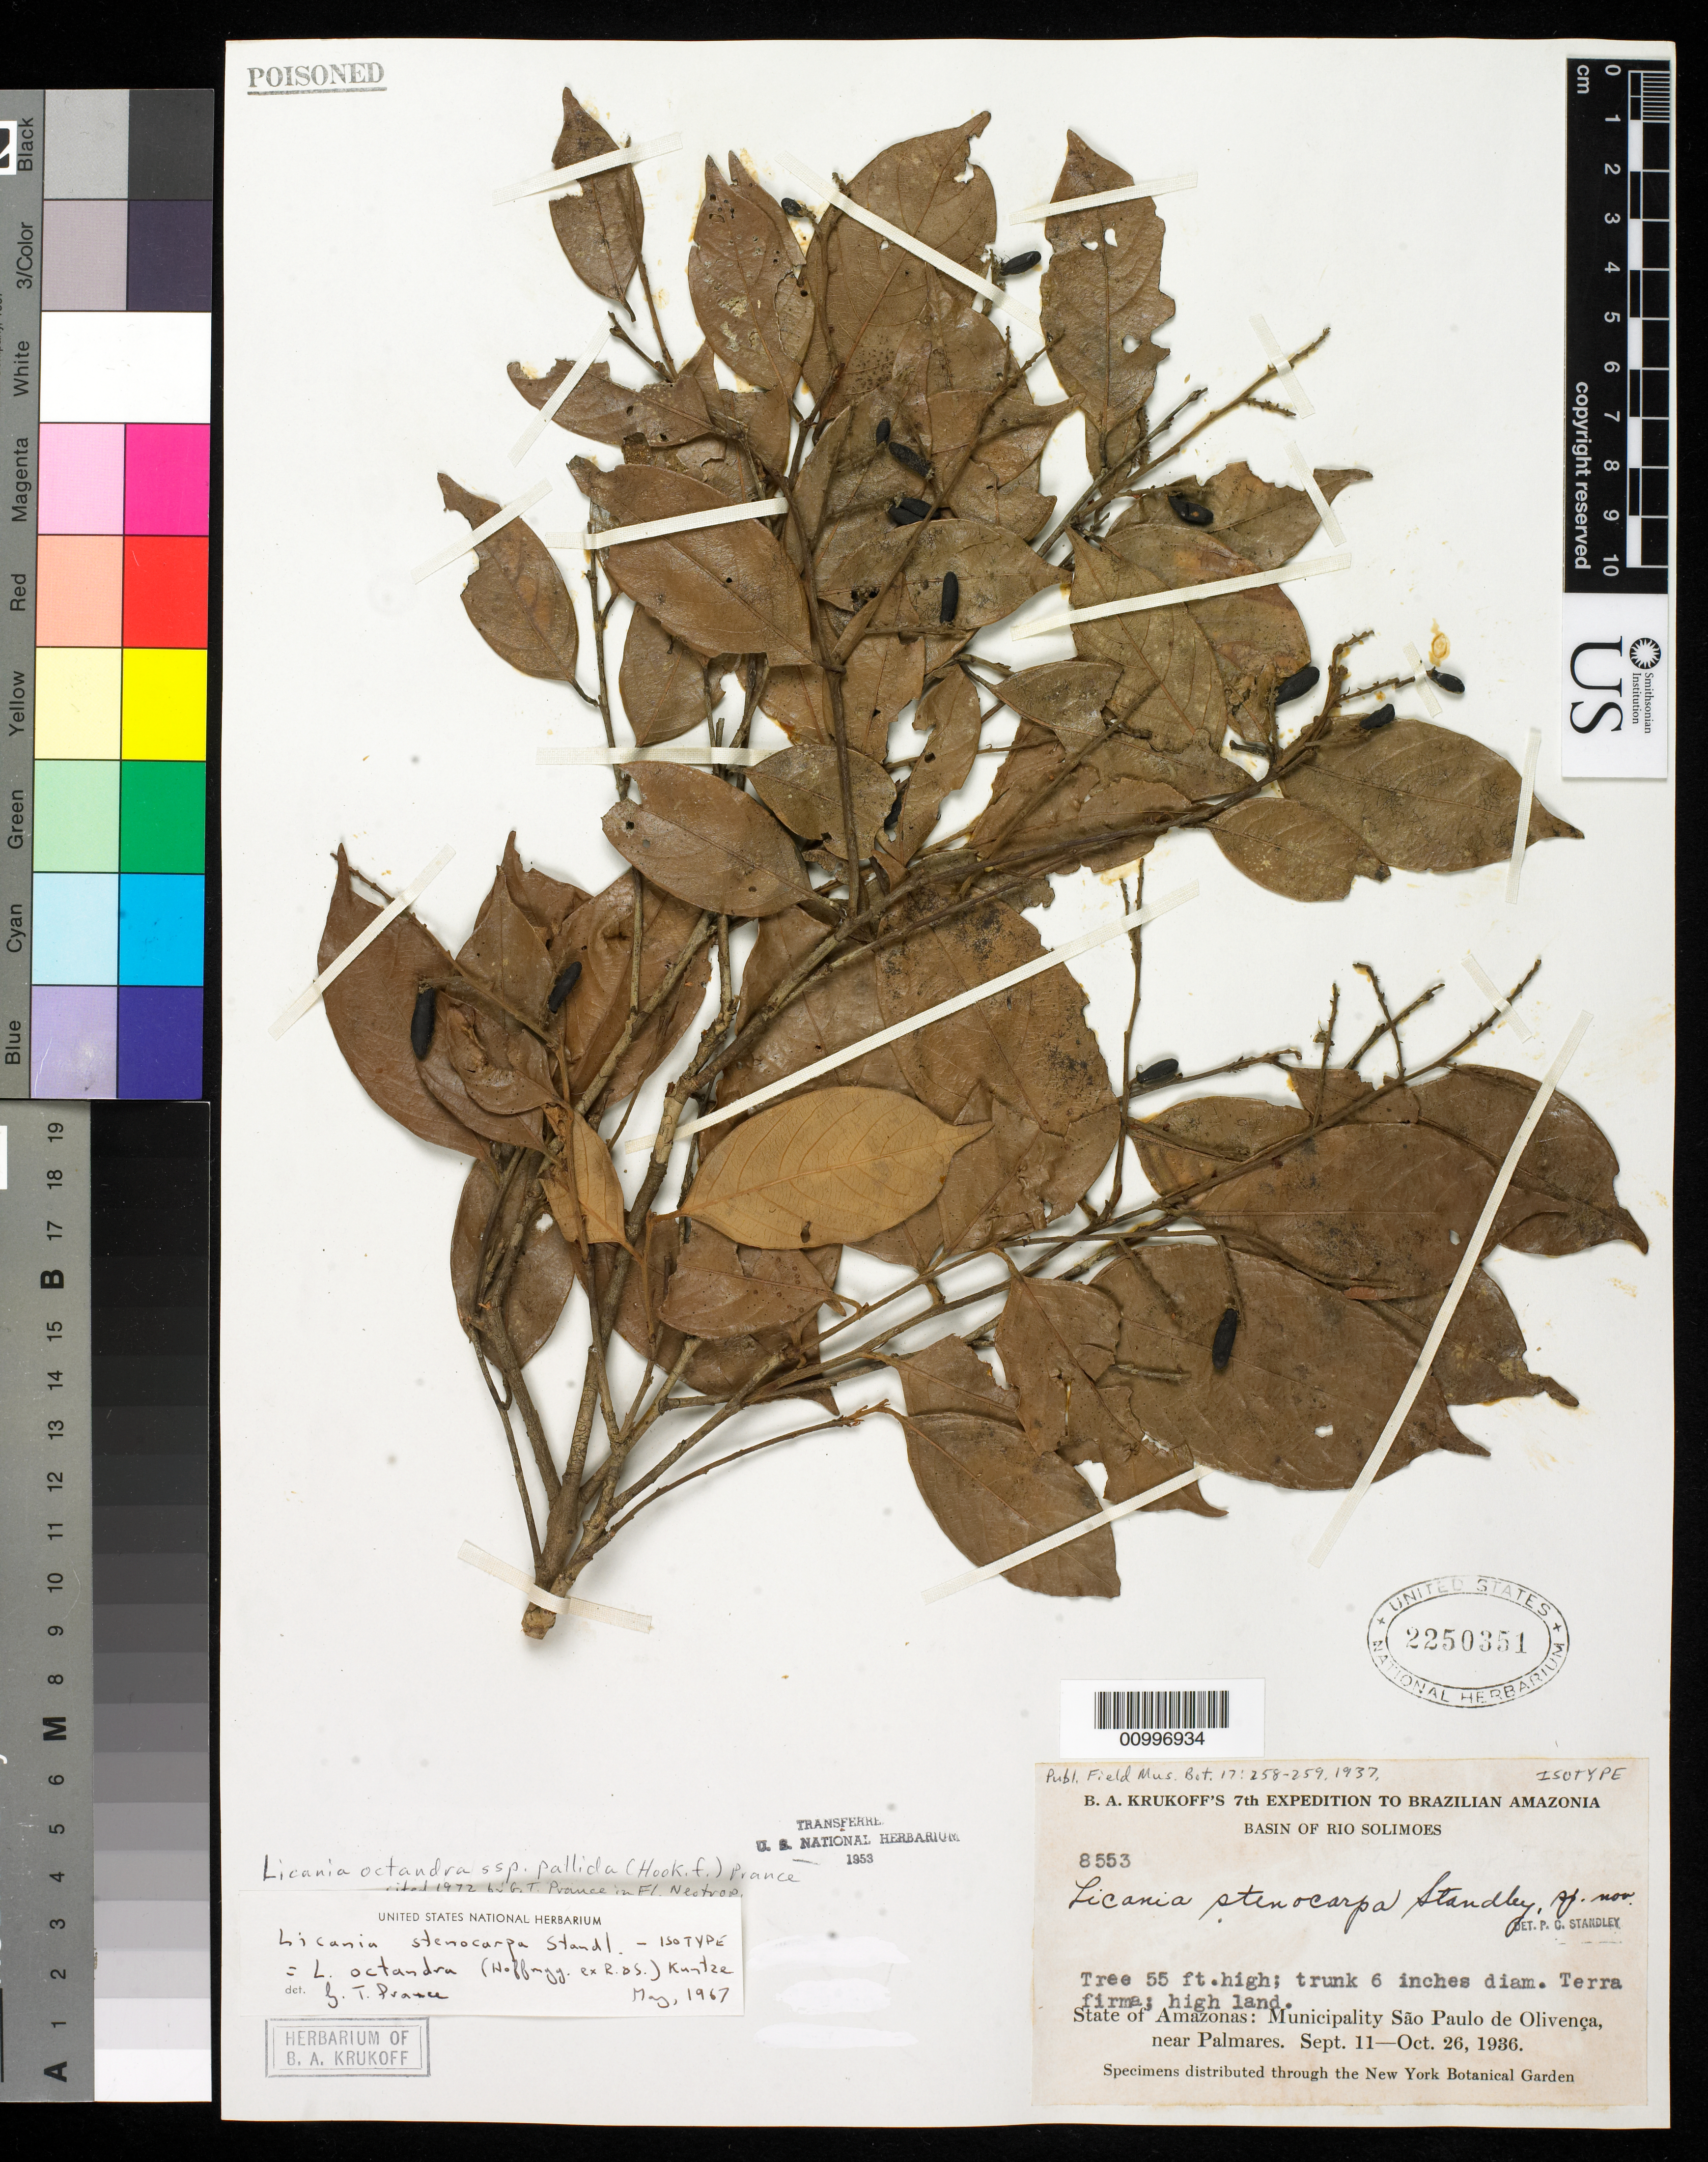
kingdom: Plantae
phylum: Tracheophyta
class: Magnoliopsida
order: Malpighiales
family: Chrysobalanaceae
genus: Licania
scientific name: Licania stenocarpa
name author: Standl.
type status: Isotype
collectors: B. A. Krukoff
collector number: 8553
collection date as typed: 11 Sep 1936 to 26 Oct 1936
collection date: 1936-09-11/1936-10-26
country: Brazil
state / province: Amazonas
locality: São Paulo de Olivença, near Palmares; Basin of Rio Solimoes.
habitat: High land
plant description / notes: Specimen ex U.S. National Arboretum [stamp obscured], transferred to U.S. National Herbarium, 1953.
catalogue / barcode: US 2250351